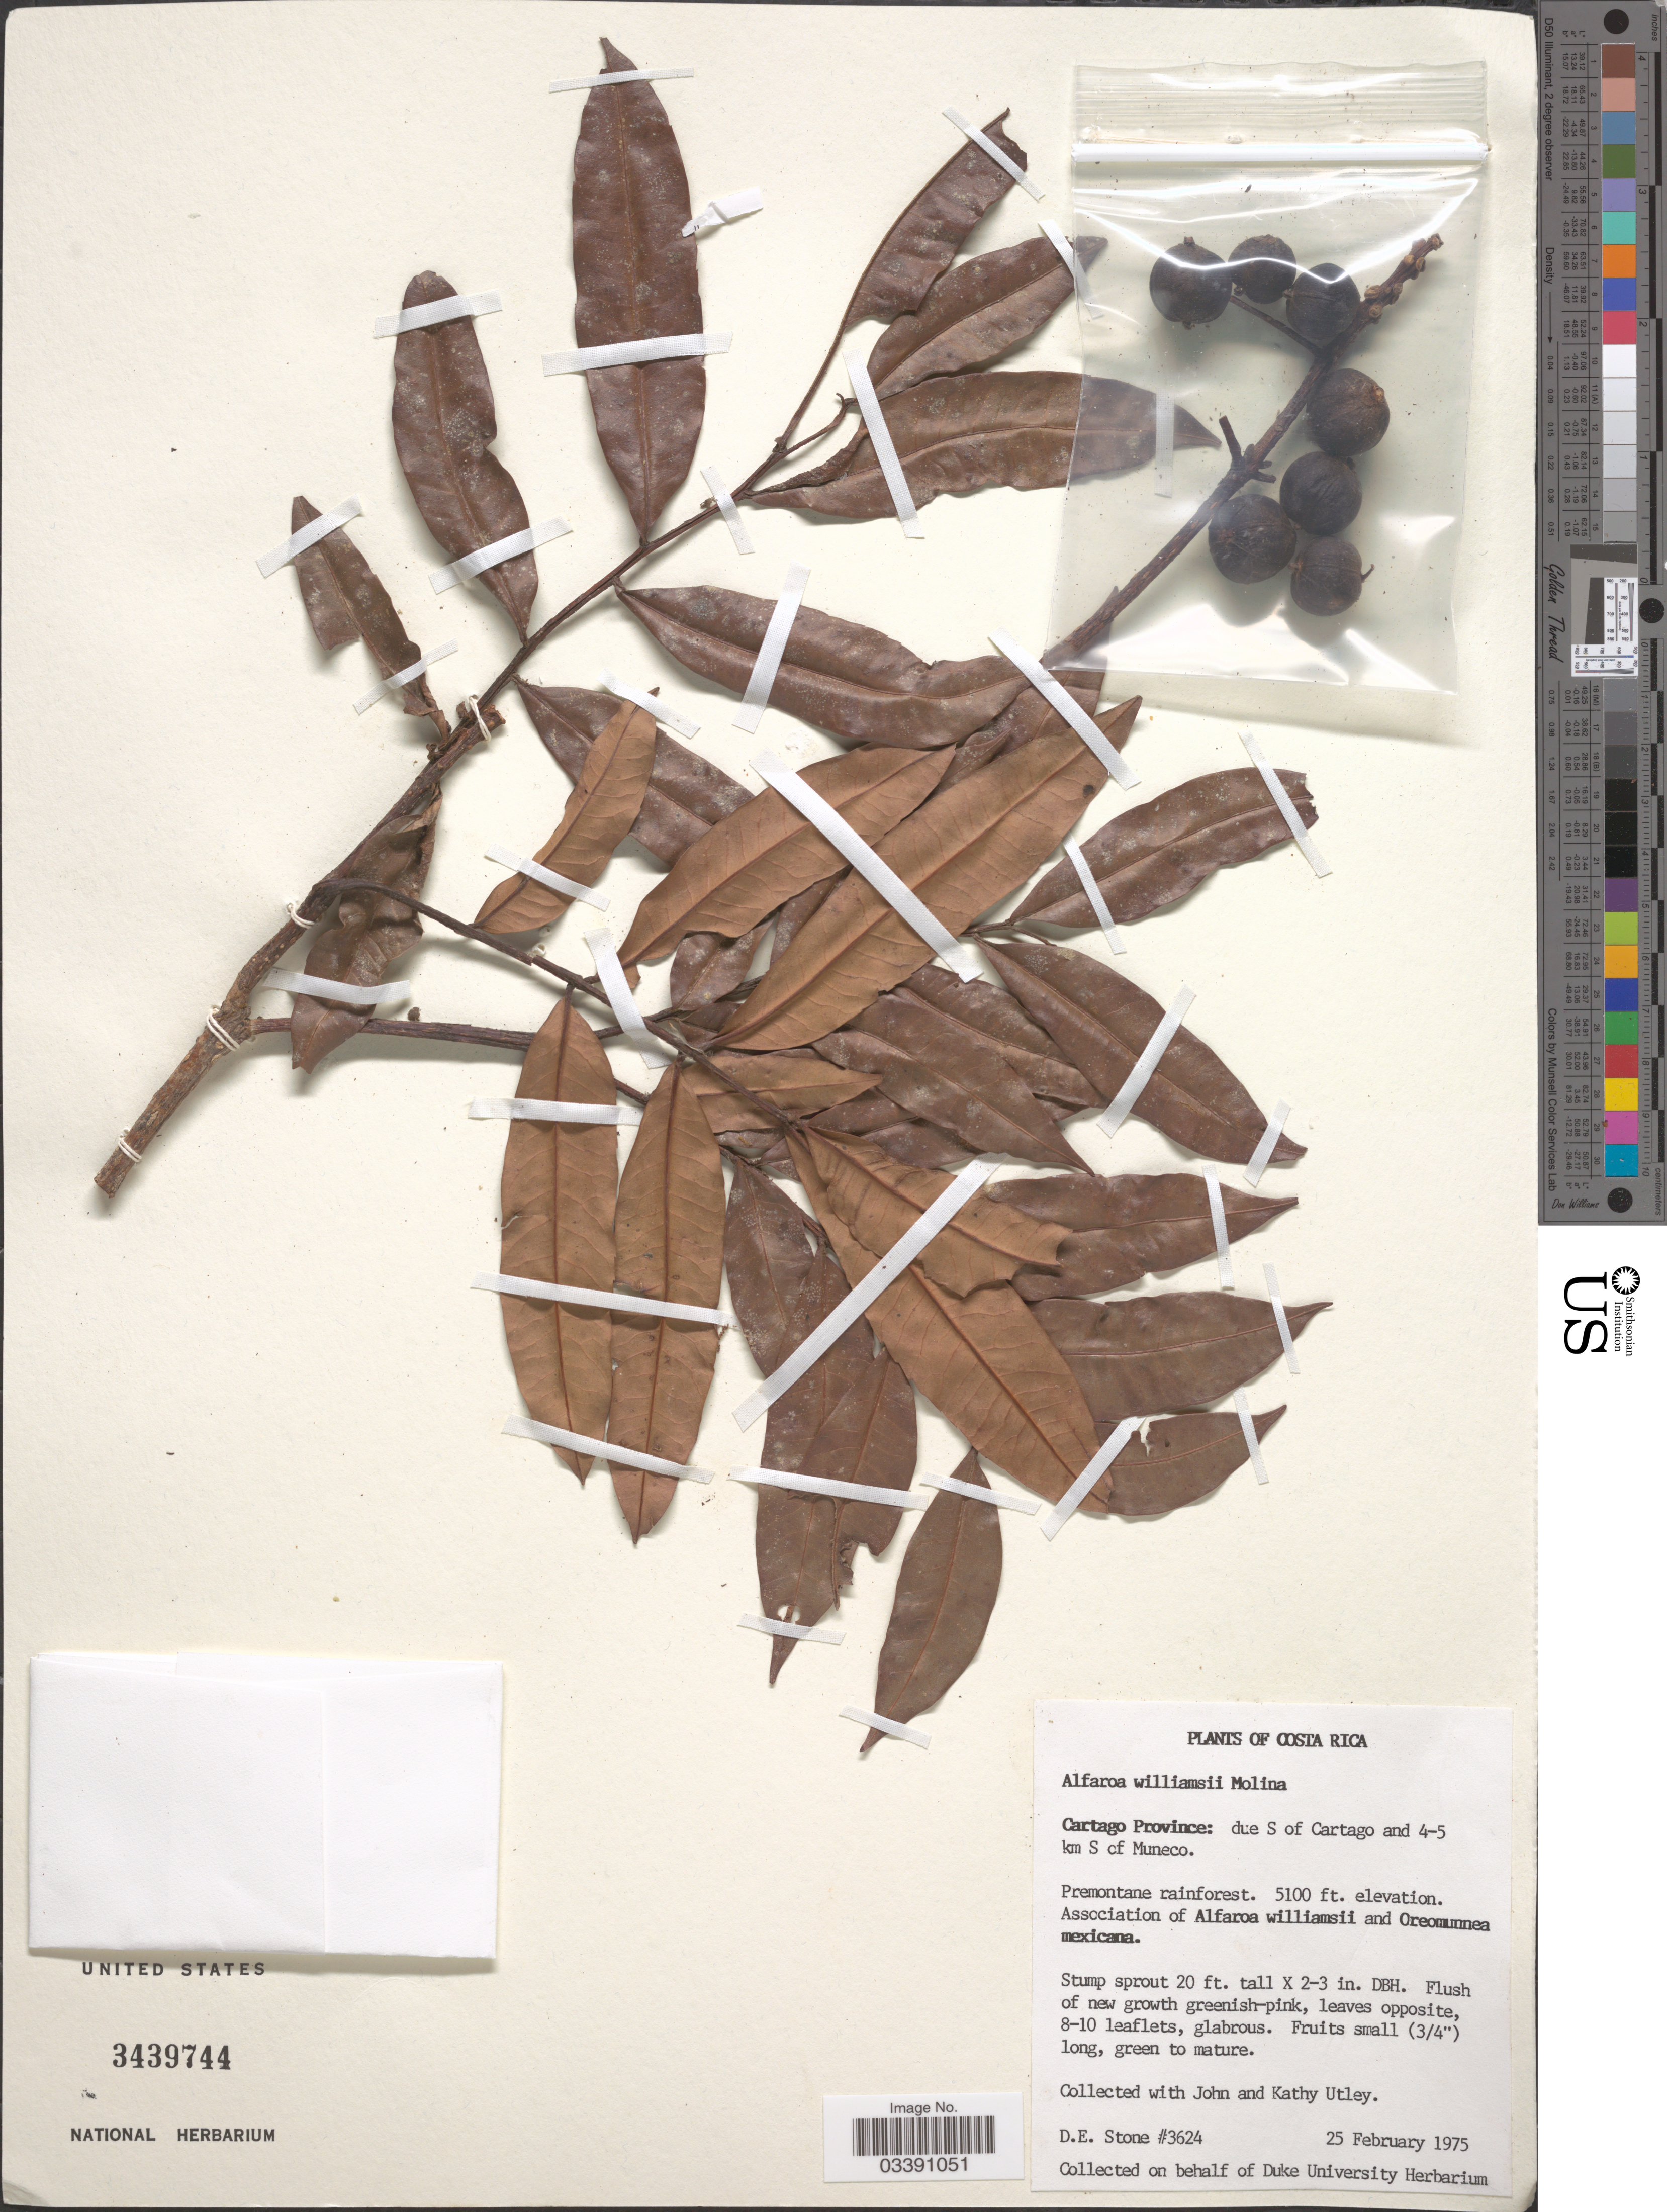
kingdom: Plantae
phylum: Tracheophyta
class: Magnoliopsida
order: Fagales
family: Juglandaceae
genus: Alfaroa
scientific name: Alfaroa williamsii subsp. williamsii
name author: Ant. Molina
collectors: D. E. Stone, J. F. Utley & K. Burt-Utley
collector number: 3624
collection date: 1975-02-25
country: Costa Rica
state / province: Cartago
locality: Due S of Cartago and 4-5 km S of Muneco.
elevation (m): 1554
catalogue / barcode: US 3439744